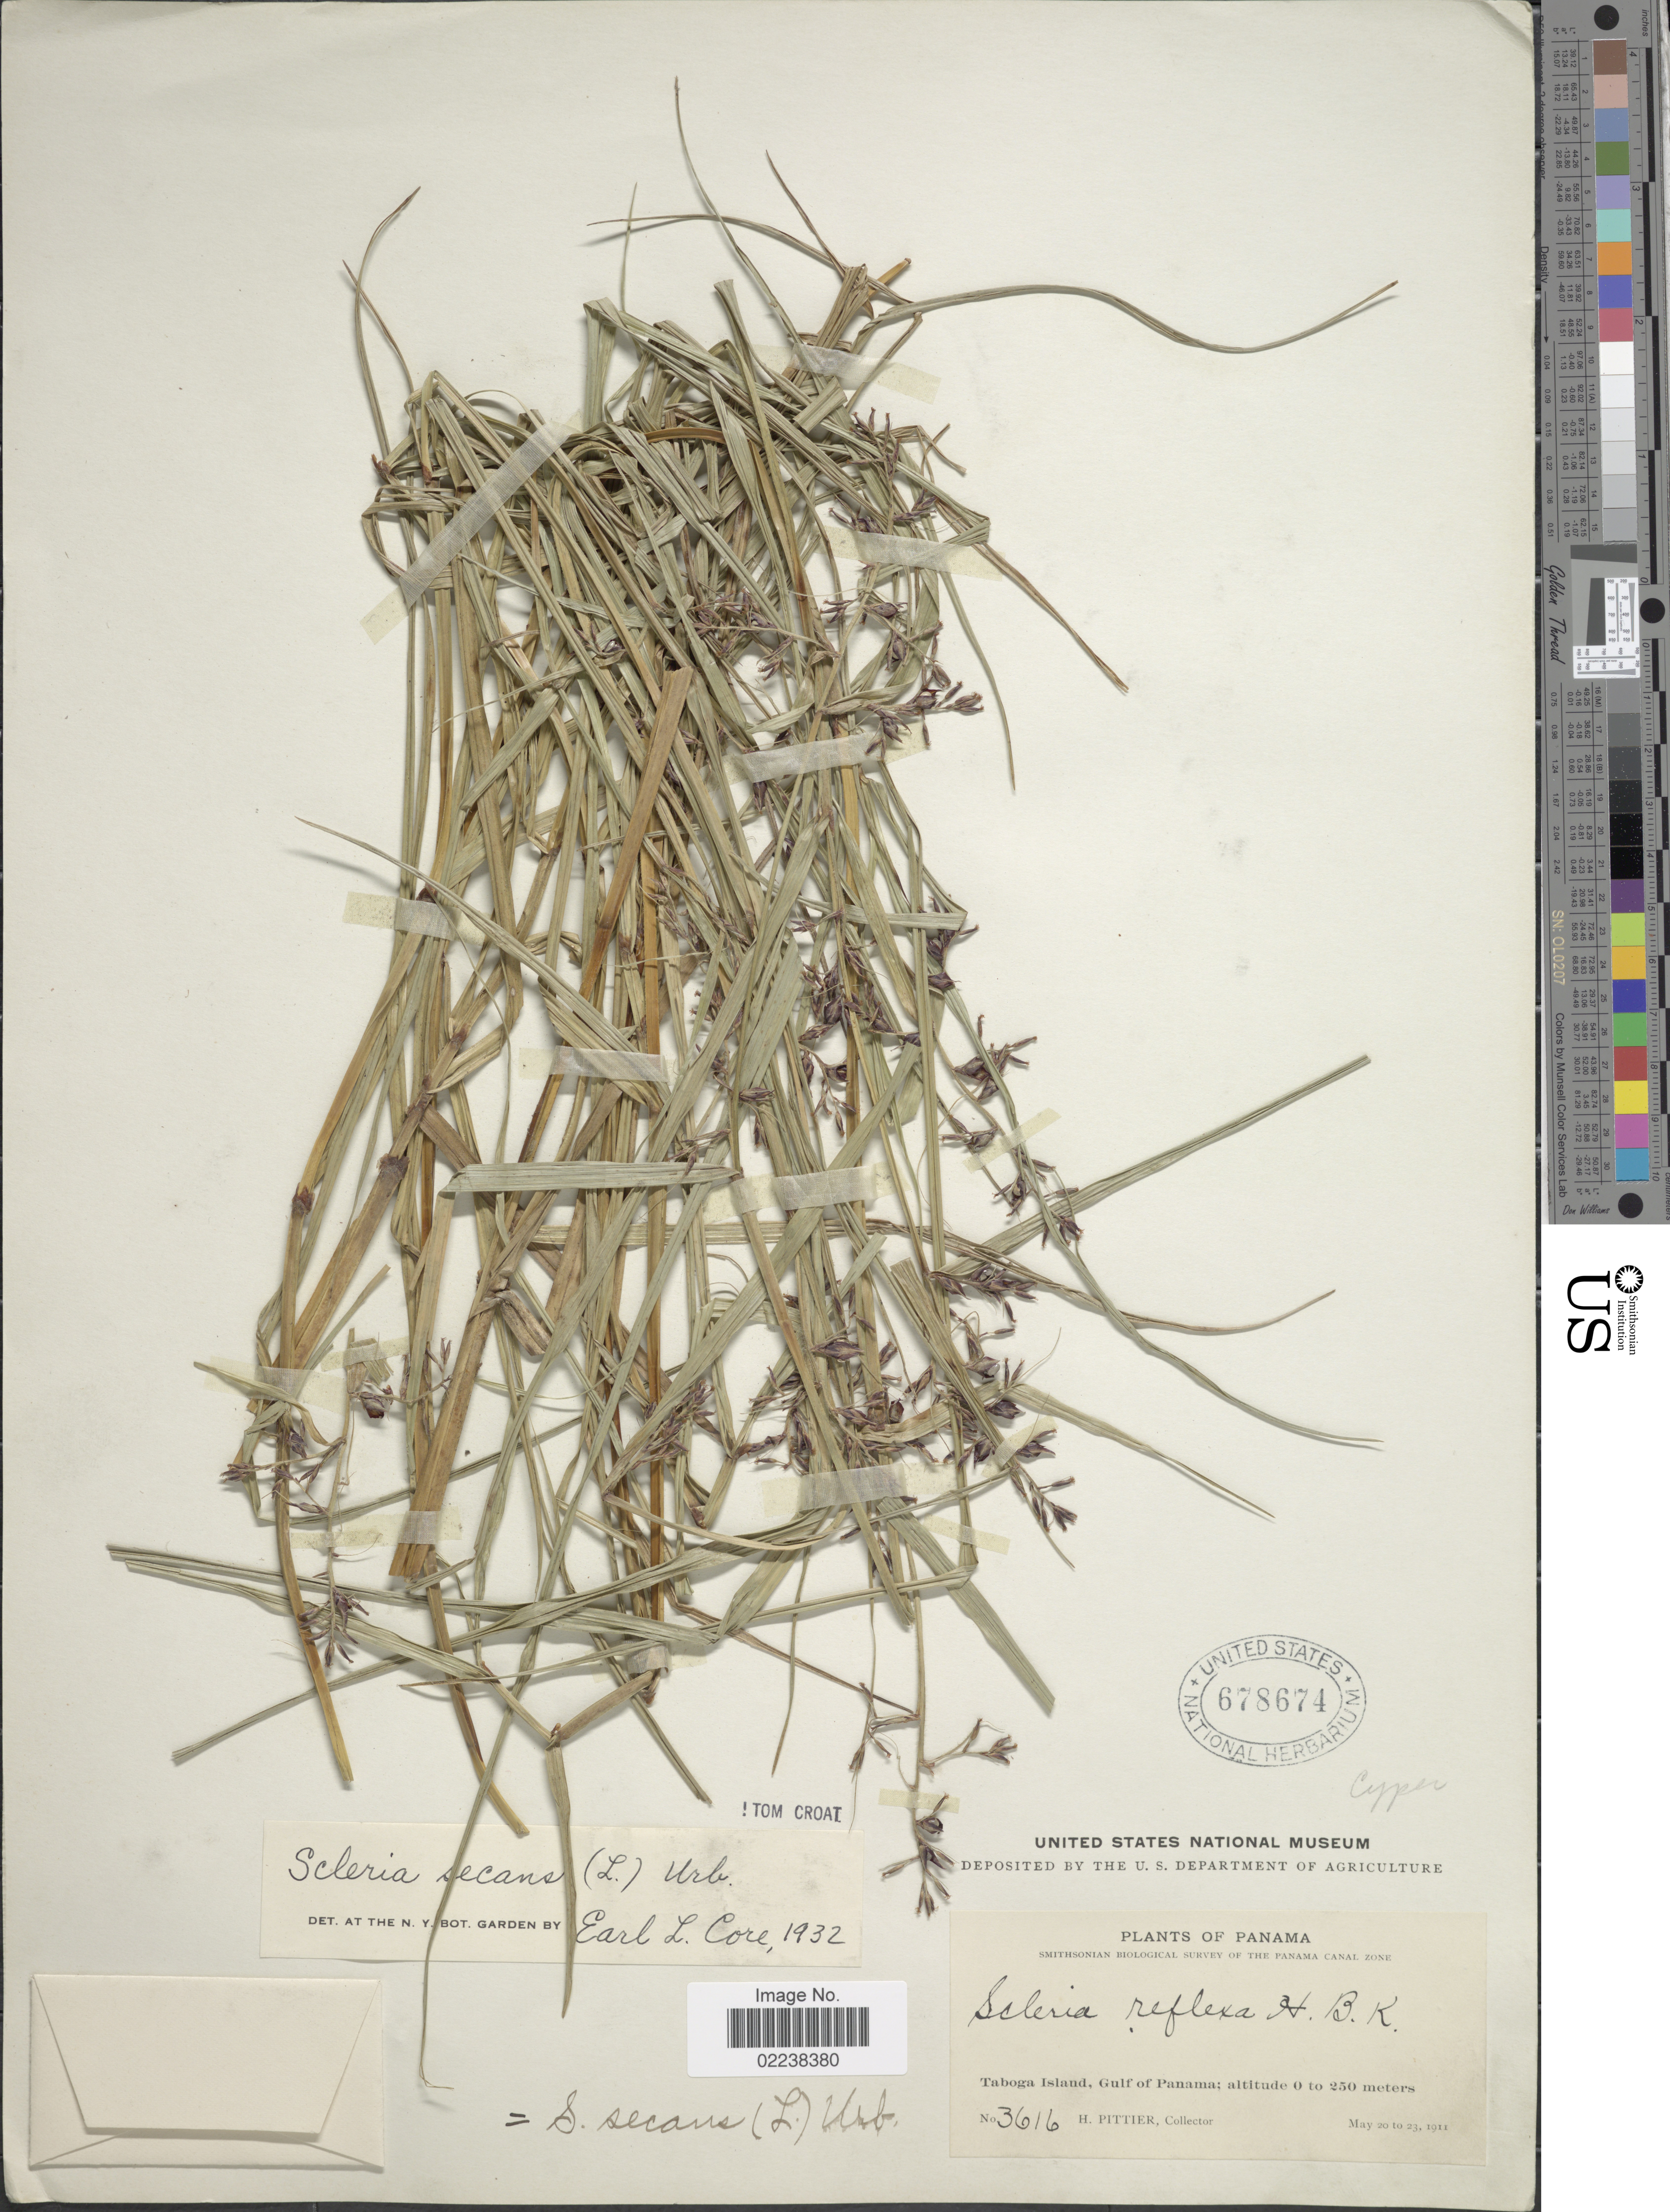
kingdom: Plantae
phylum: Tracheophyta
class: Liliopsida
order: Poales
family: Cyperaceae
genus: Scleria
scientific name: Scleria secans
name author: (L.) Urb.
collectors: H. F. Pittier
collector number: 3616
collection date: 1911-05-20/1911-05-23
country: Panama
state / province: Panamá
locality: Taboga Island, Gulf of Panama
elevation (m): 0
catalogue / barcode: US 678674